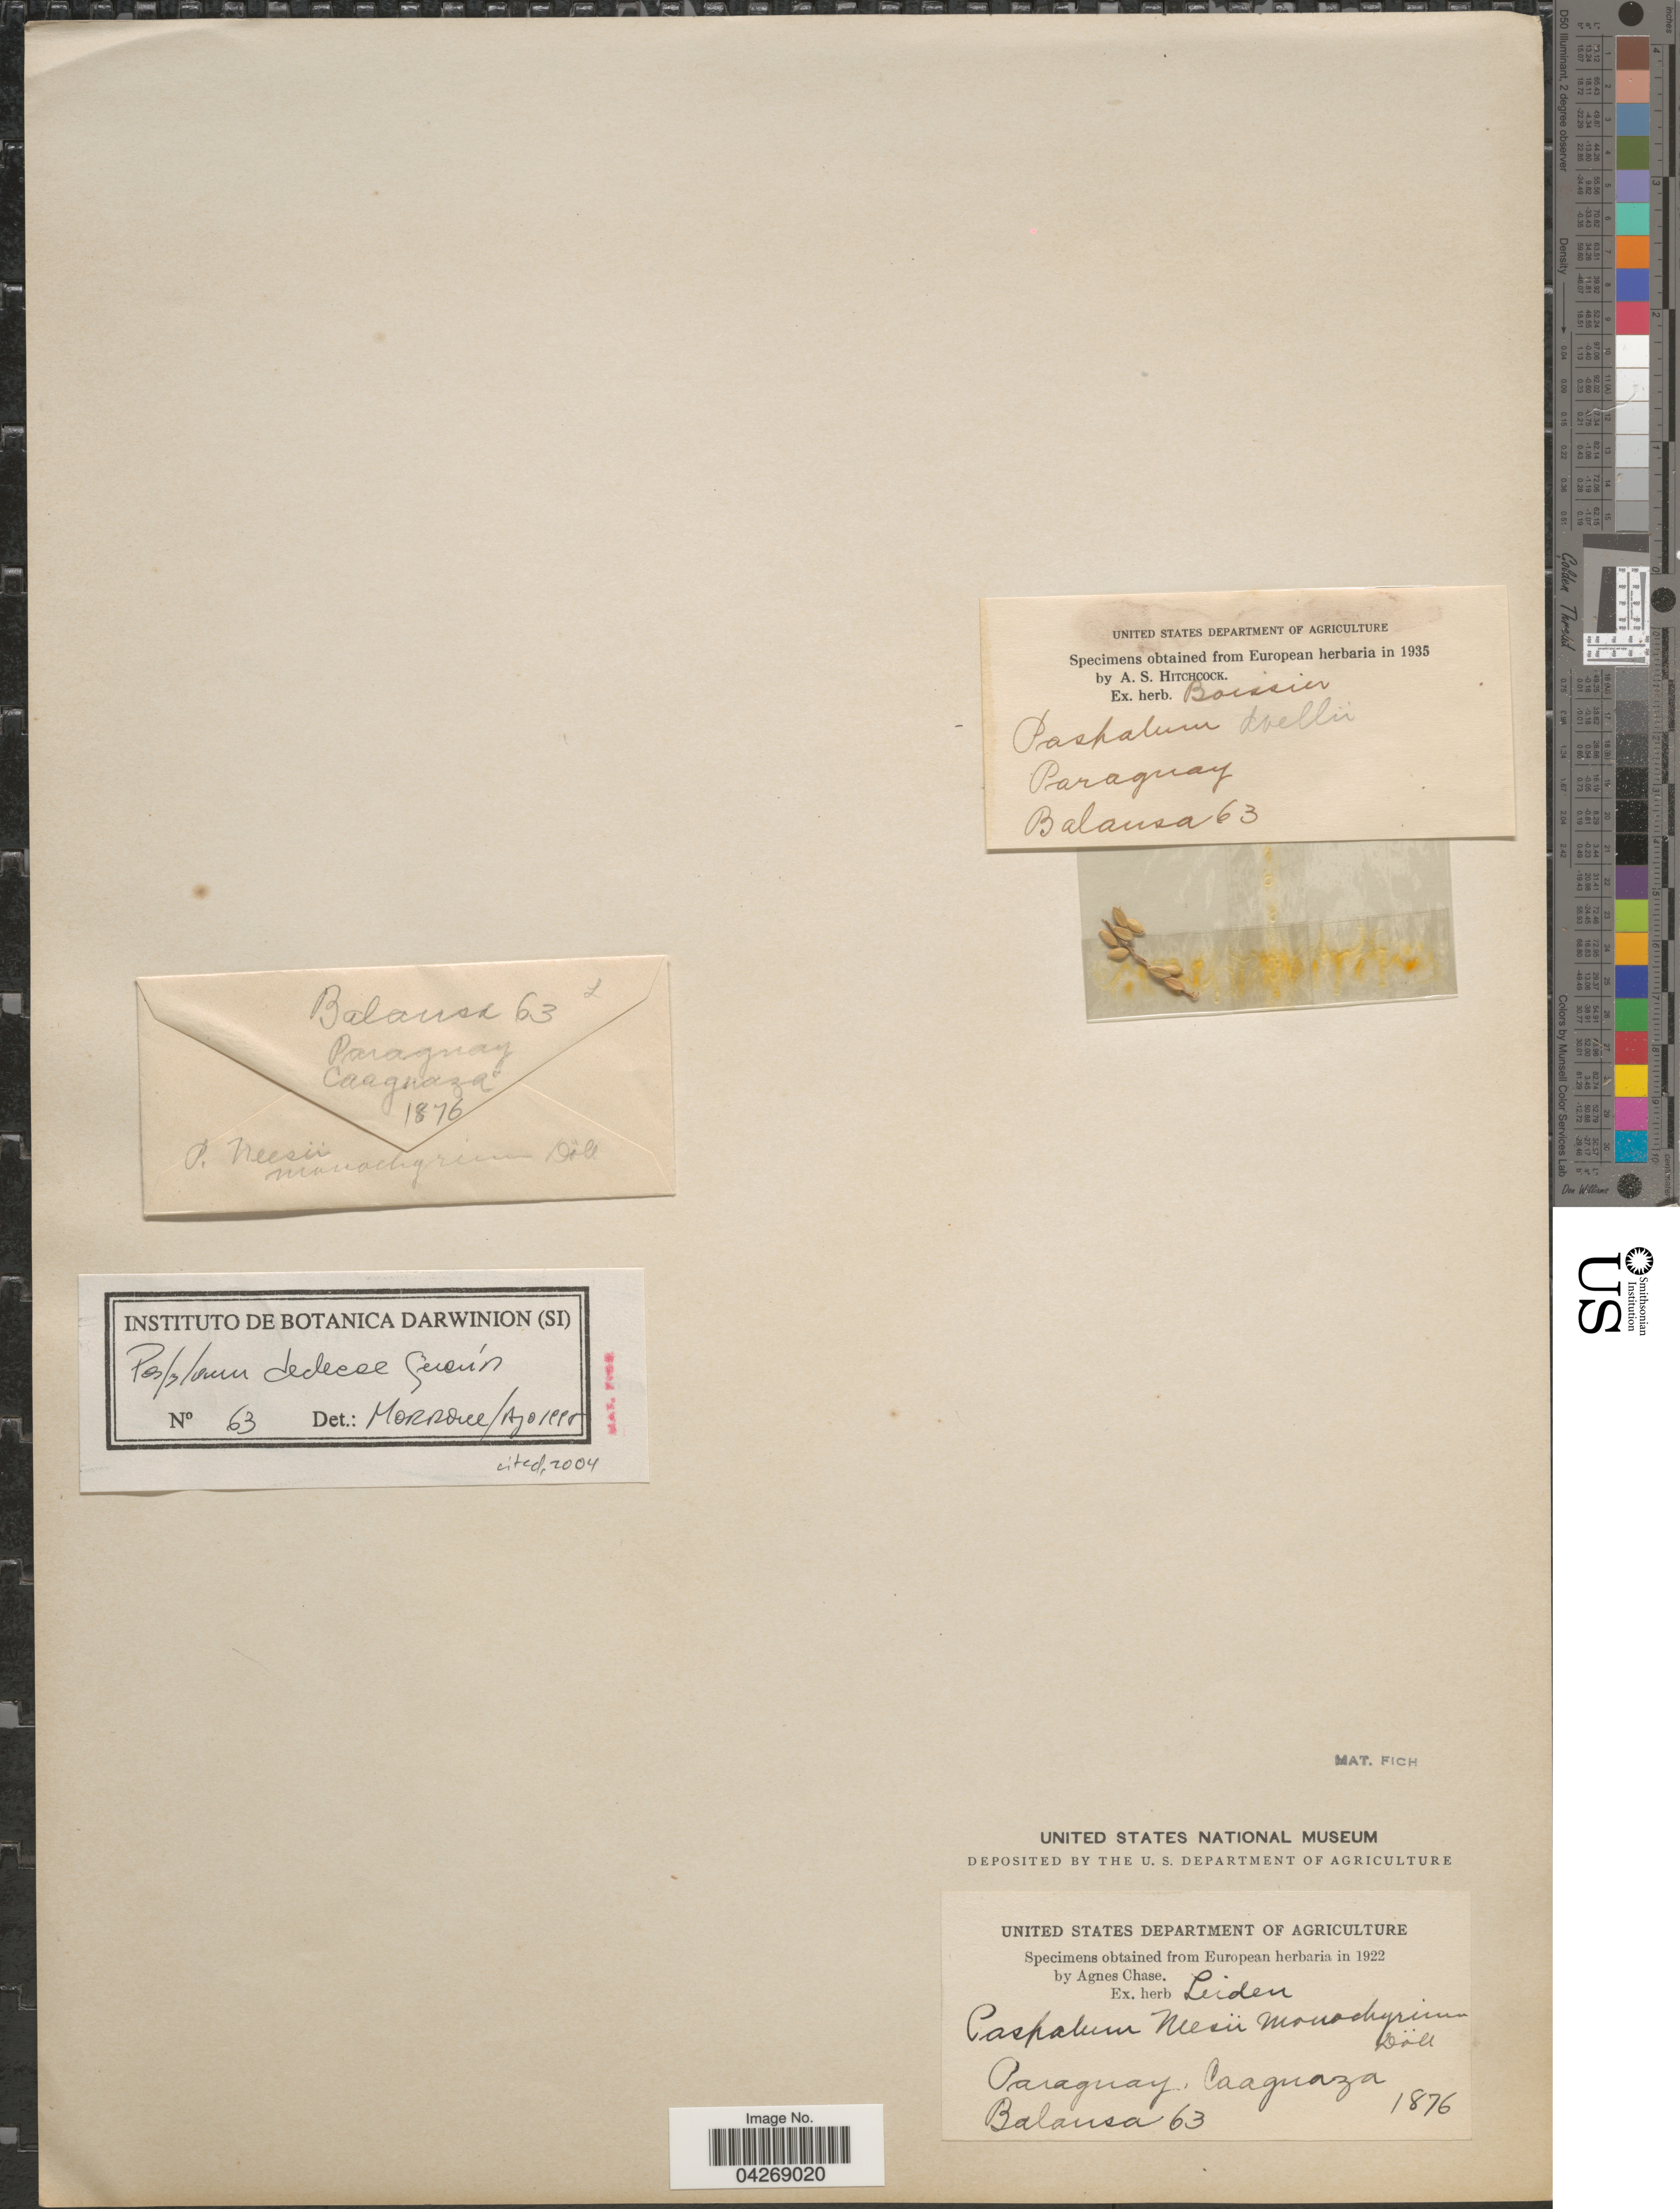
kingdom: Plantae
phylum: Tracheophyta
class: Liliopsida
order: Poales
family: Poaceae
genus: Paspalum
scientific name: Paspalum dedeccae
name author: Quarin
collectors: -. Balansa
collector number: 63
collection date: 1876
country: Paraguay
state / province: Caaguazu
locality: Caaguaza.